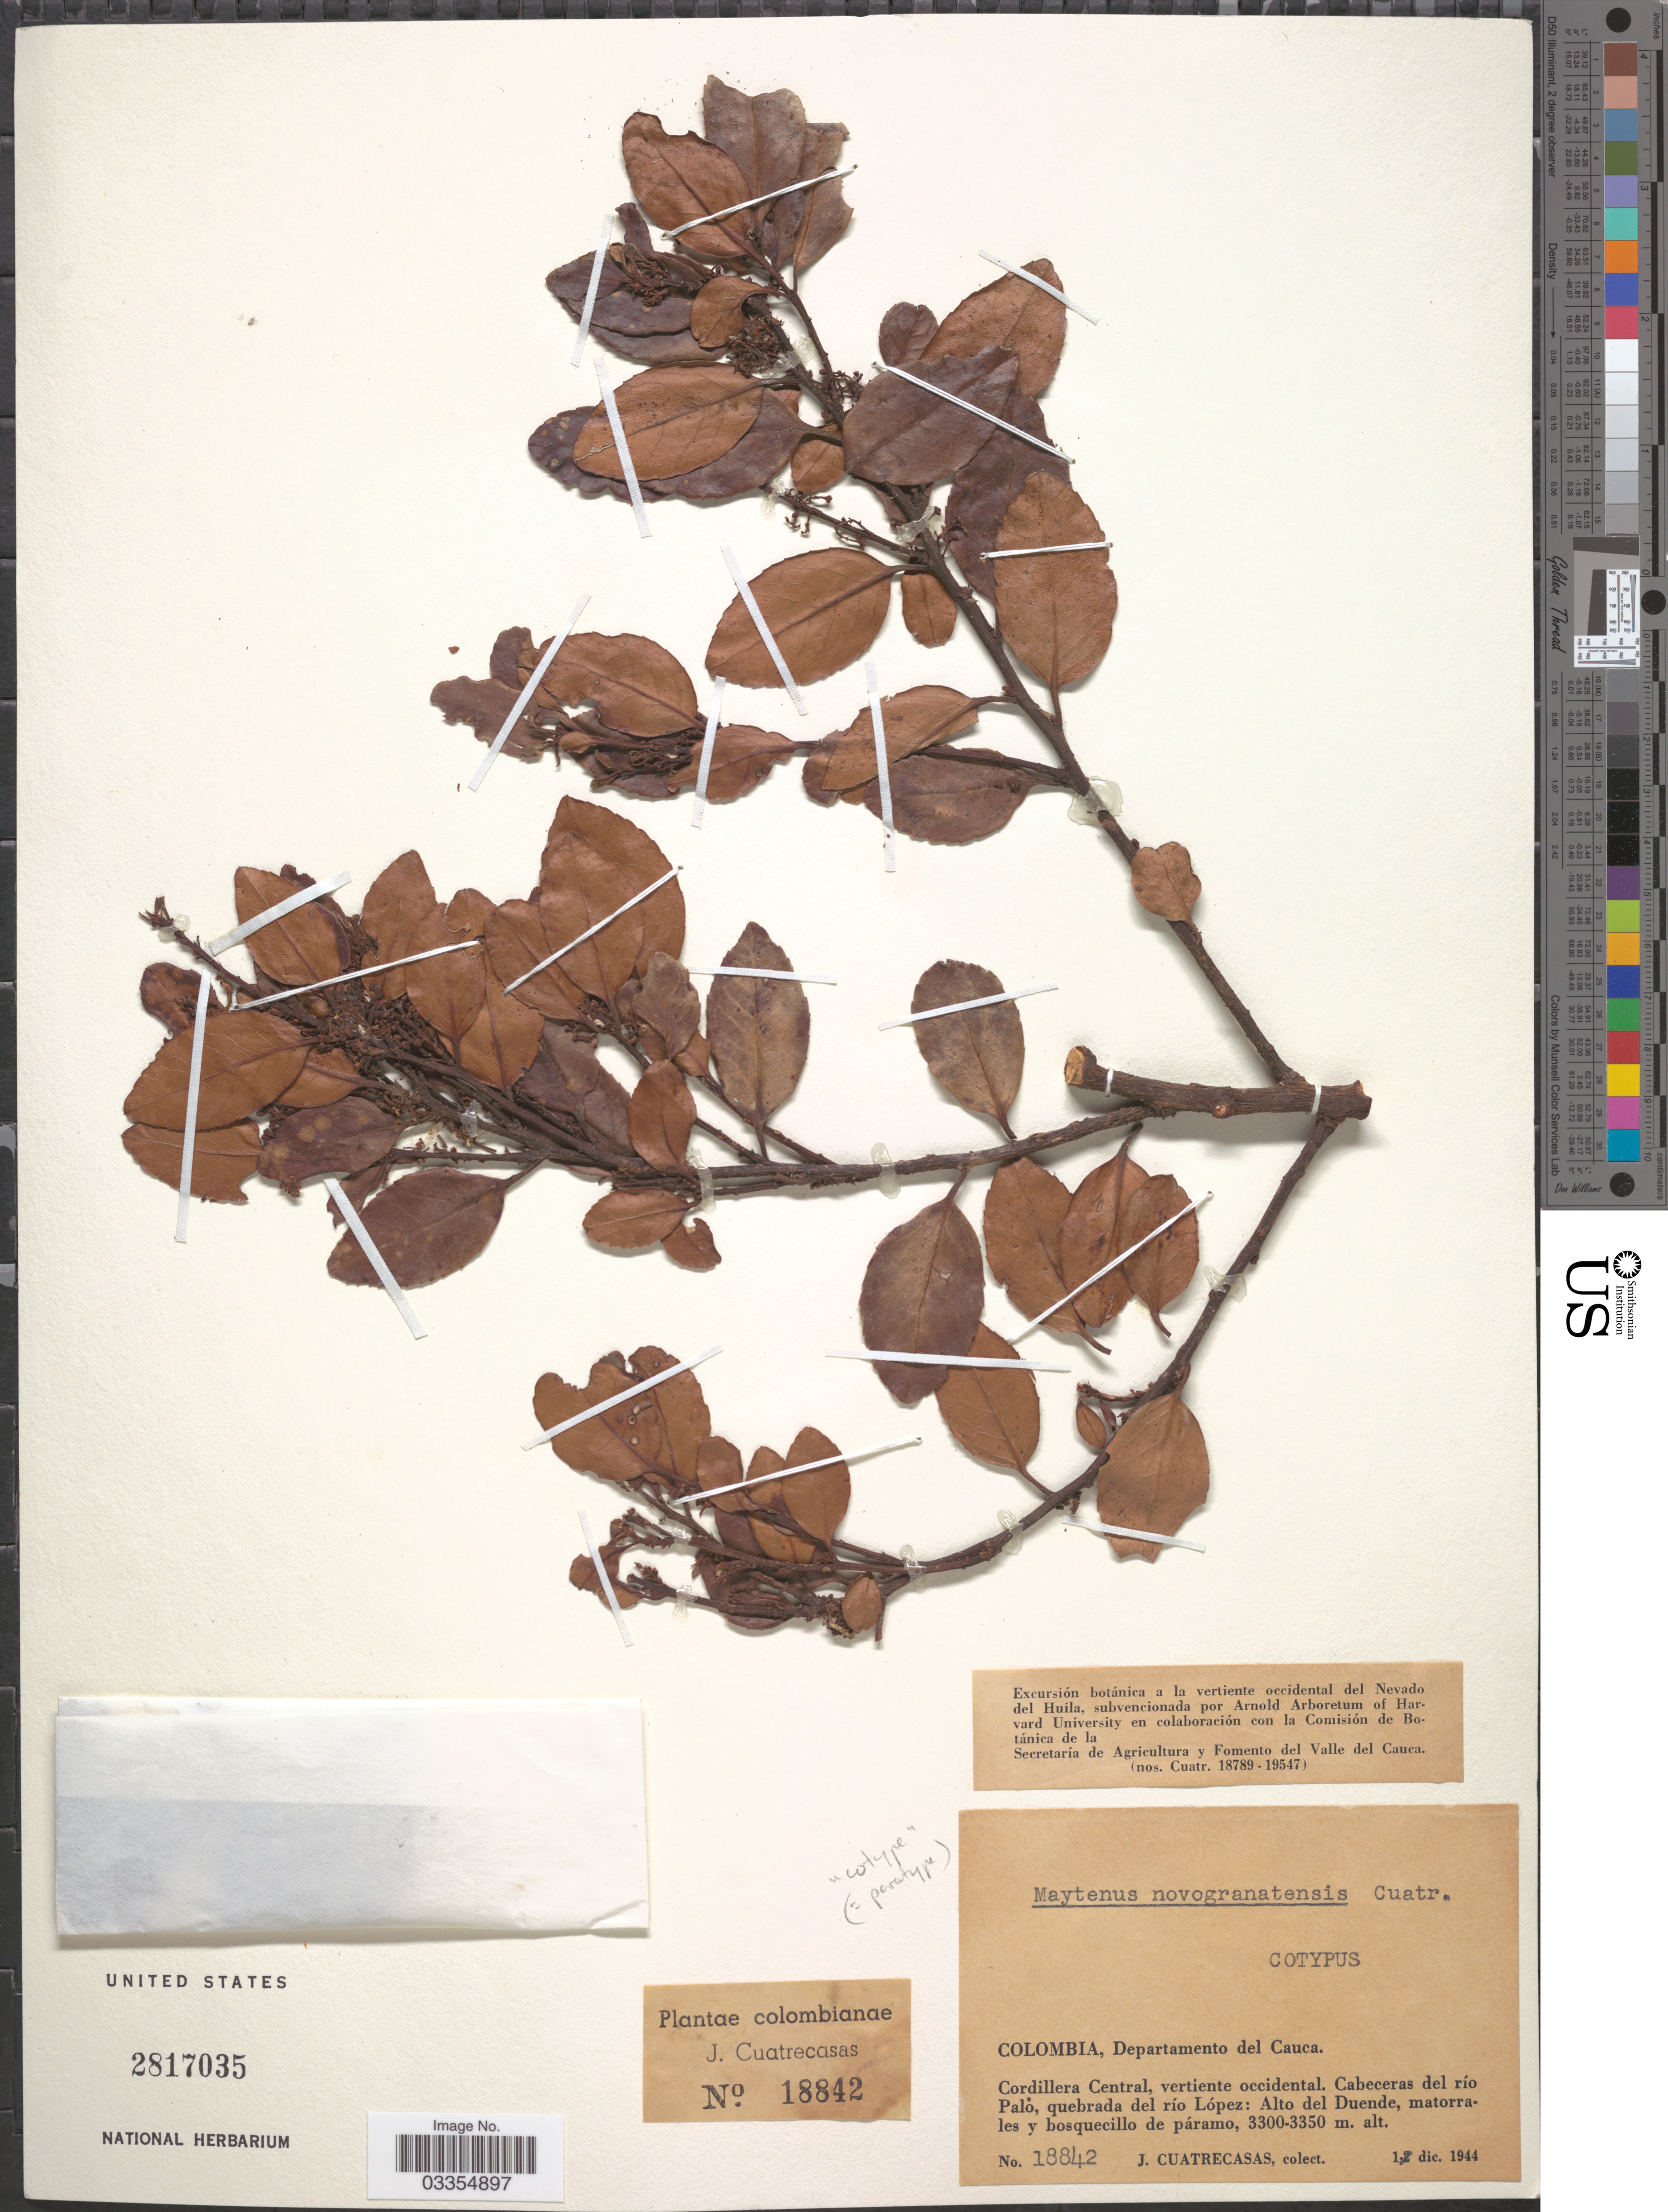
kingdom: Plantae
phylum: Tracheophyta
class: Magnoliopsida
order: Celastrales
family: Celastraceae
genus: Maytenus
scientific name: Maytenus novogranatensis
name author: Cuatrec.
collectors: J. Cuatrecasas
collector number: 18842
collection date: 1944-12-01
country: Colombia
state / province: Cauca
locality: Departamento del Cauca. Cordillera Central, vertiente occidental. Cabeceras del río Palo, quebrada del río López: Alto del Duende.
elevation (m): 3300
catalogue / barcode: US 2817035